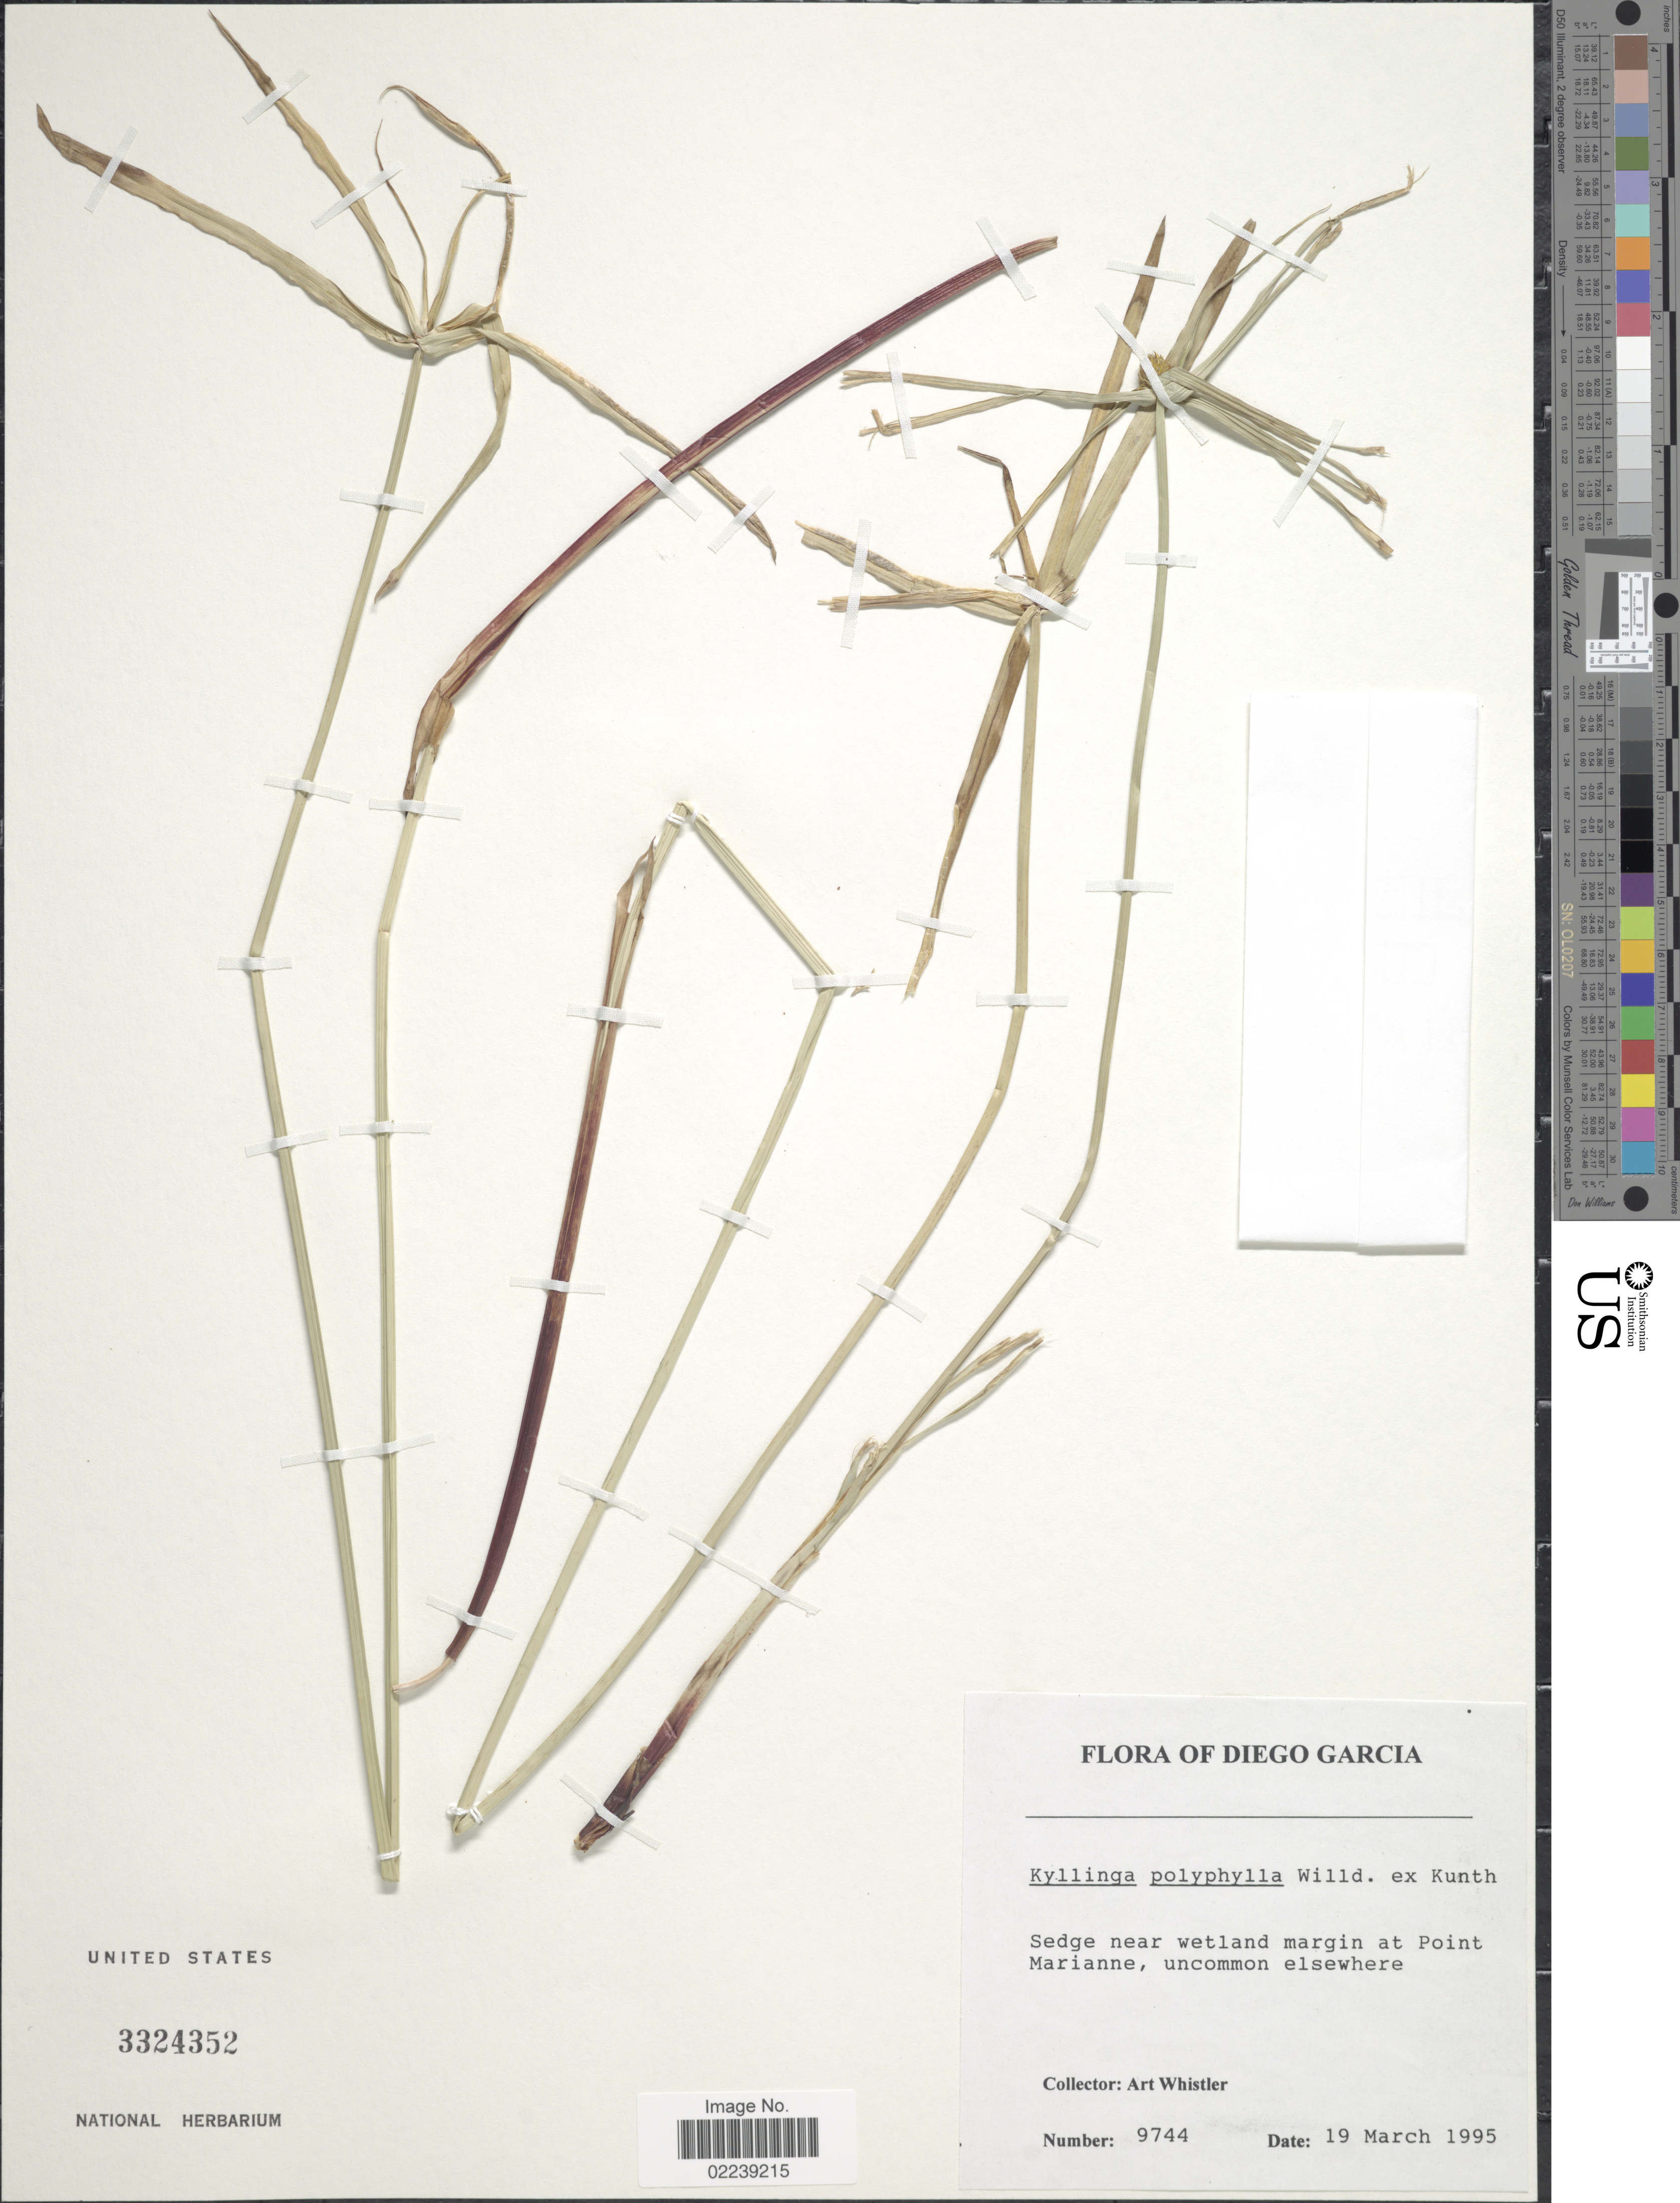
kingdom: Plantae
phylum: Tracheophyta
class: Liliopsida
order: Poales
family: Cyperaceae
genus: Cyperus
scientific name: Cyperus aromaticus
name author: (Ridl.) Mattf. & Kük.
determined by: Strong, M. T., (US), Smithsonian Institution - National Museum of Natural History (UNITED STATES)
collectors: A. Whistler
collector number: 9744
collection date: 1995-03-19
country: British Indian Ocean Territory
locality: Diego Garcia, near wetland margin at Point Marianne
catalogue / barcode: US 3324352